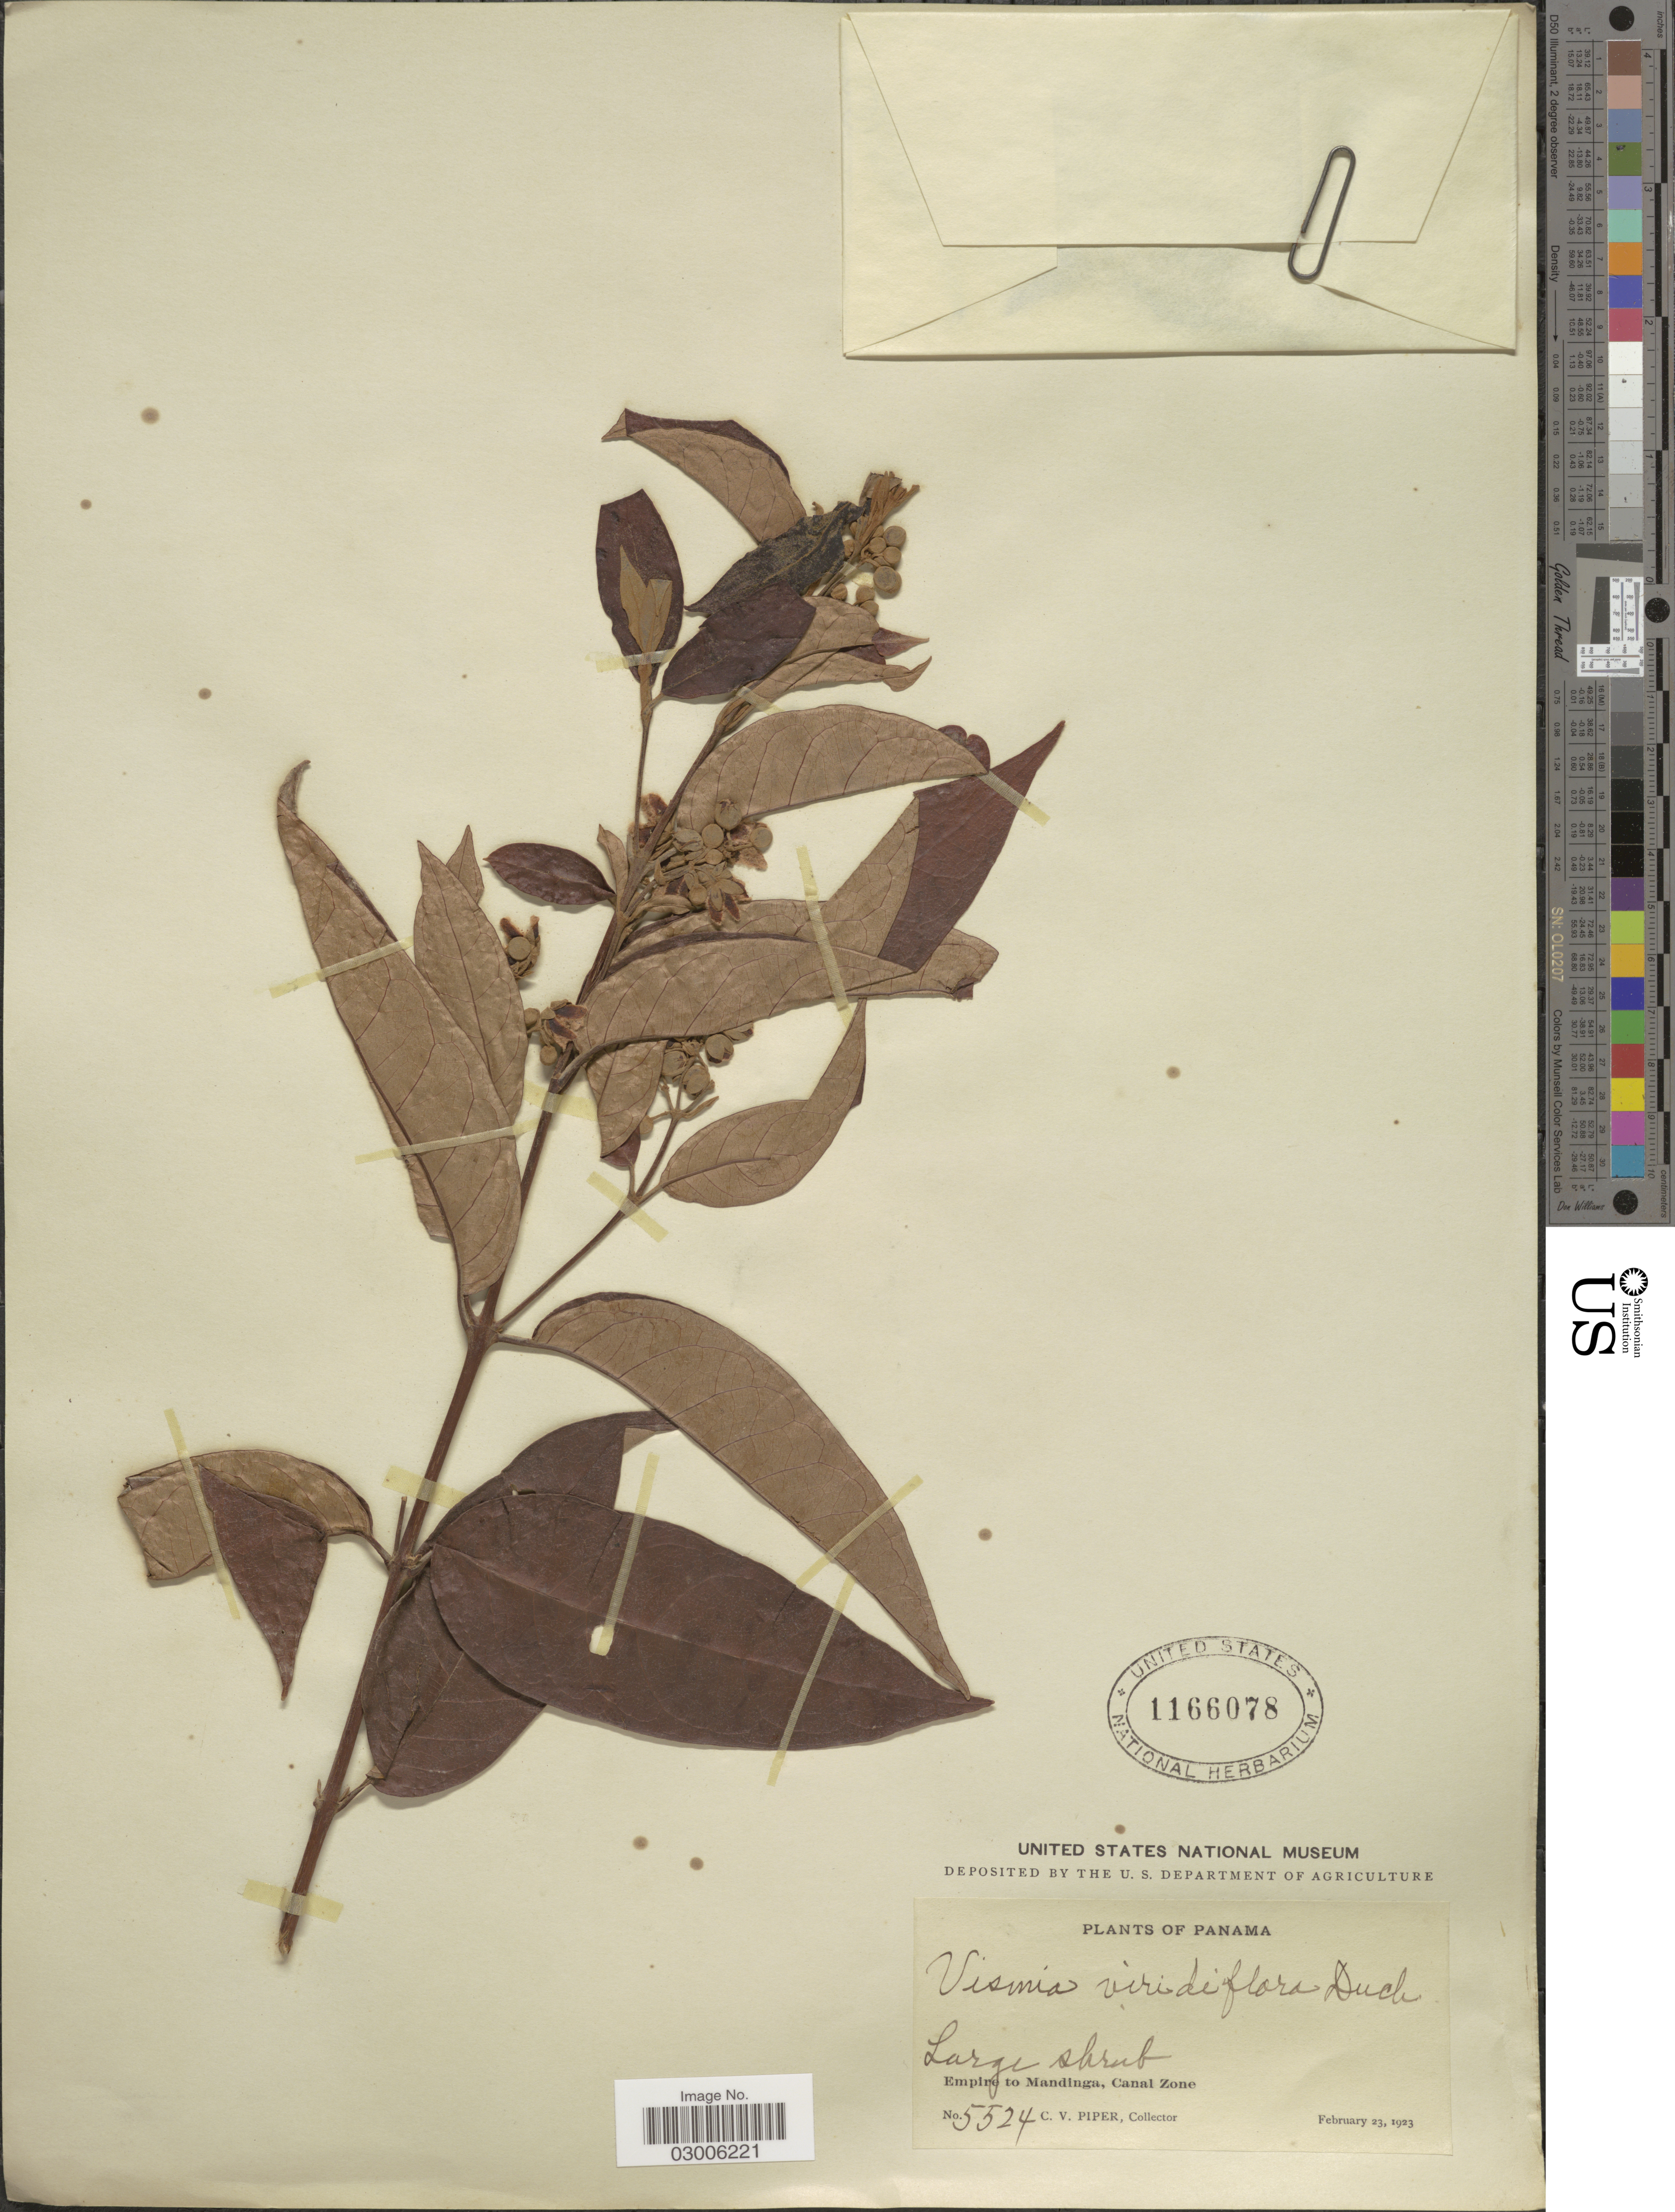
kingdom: Plantae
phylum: Tracheophyta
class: Magnoliopsida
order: Malpighiales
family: Hypericaceae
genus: Vismia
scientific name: Vismia billbergiana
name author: Beurl.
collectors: C. V. Piper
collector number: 5524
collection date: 1923-02-23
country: Panama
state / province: Colón / Panamá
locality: Empire to Mandinga, Canal Zone.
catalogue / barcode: US 1166078